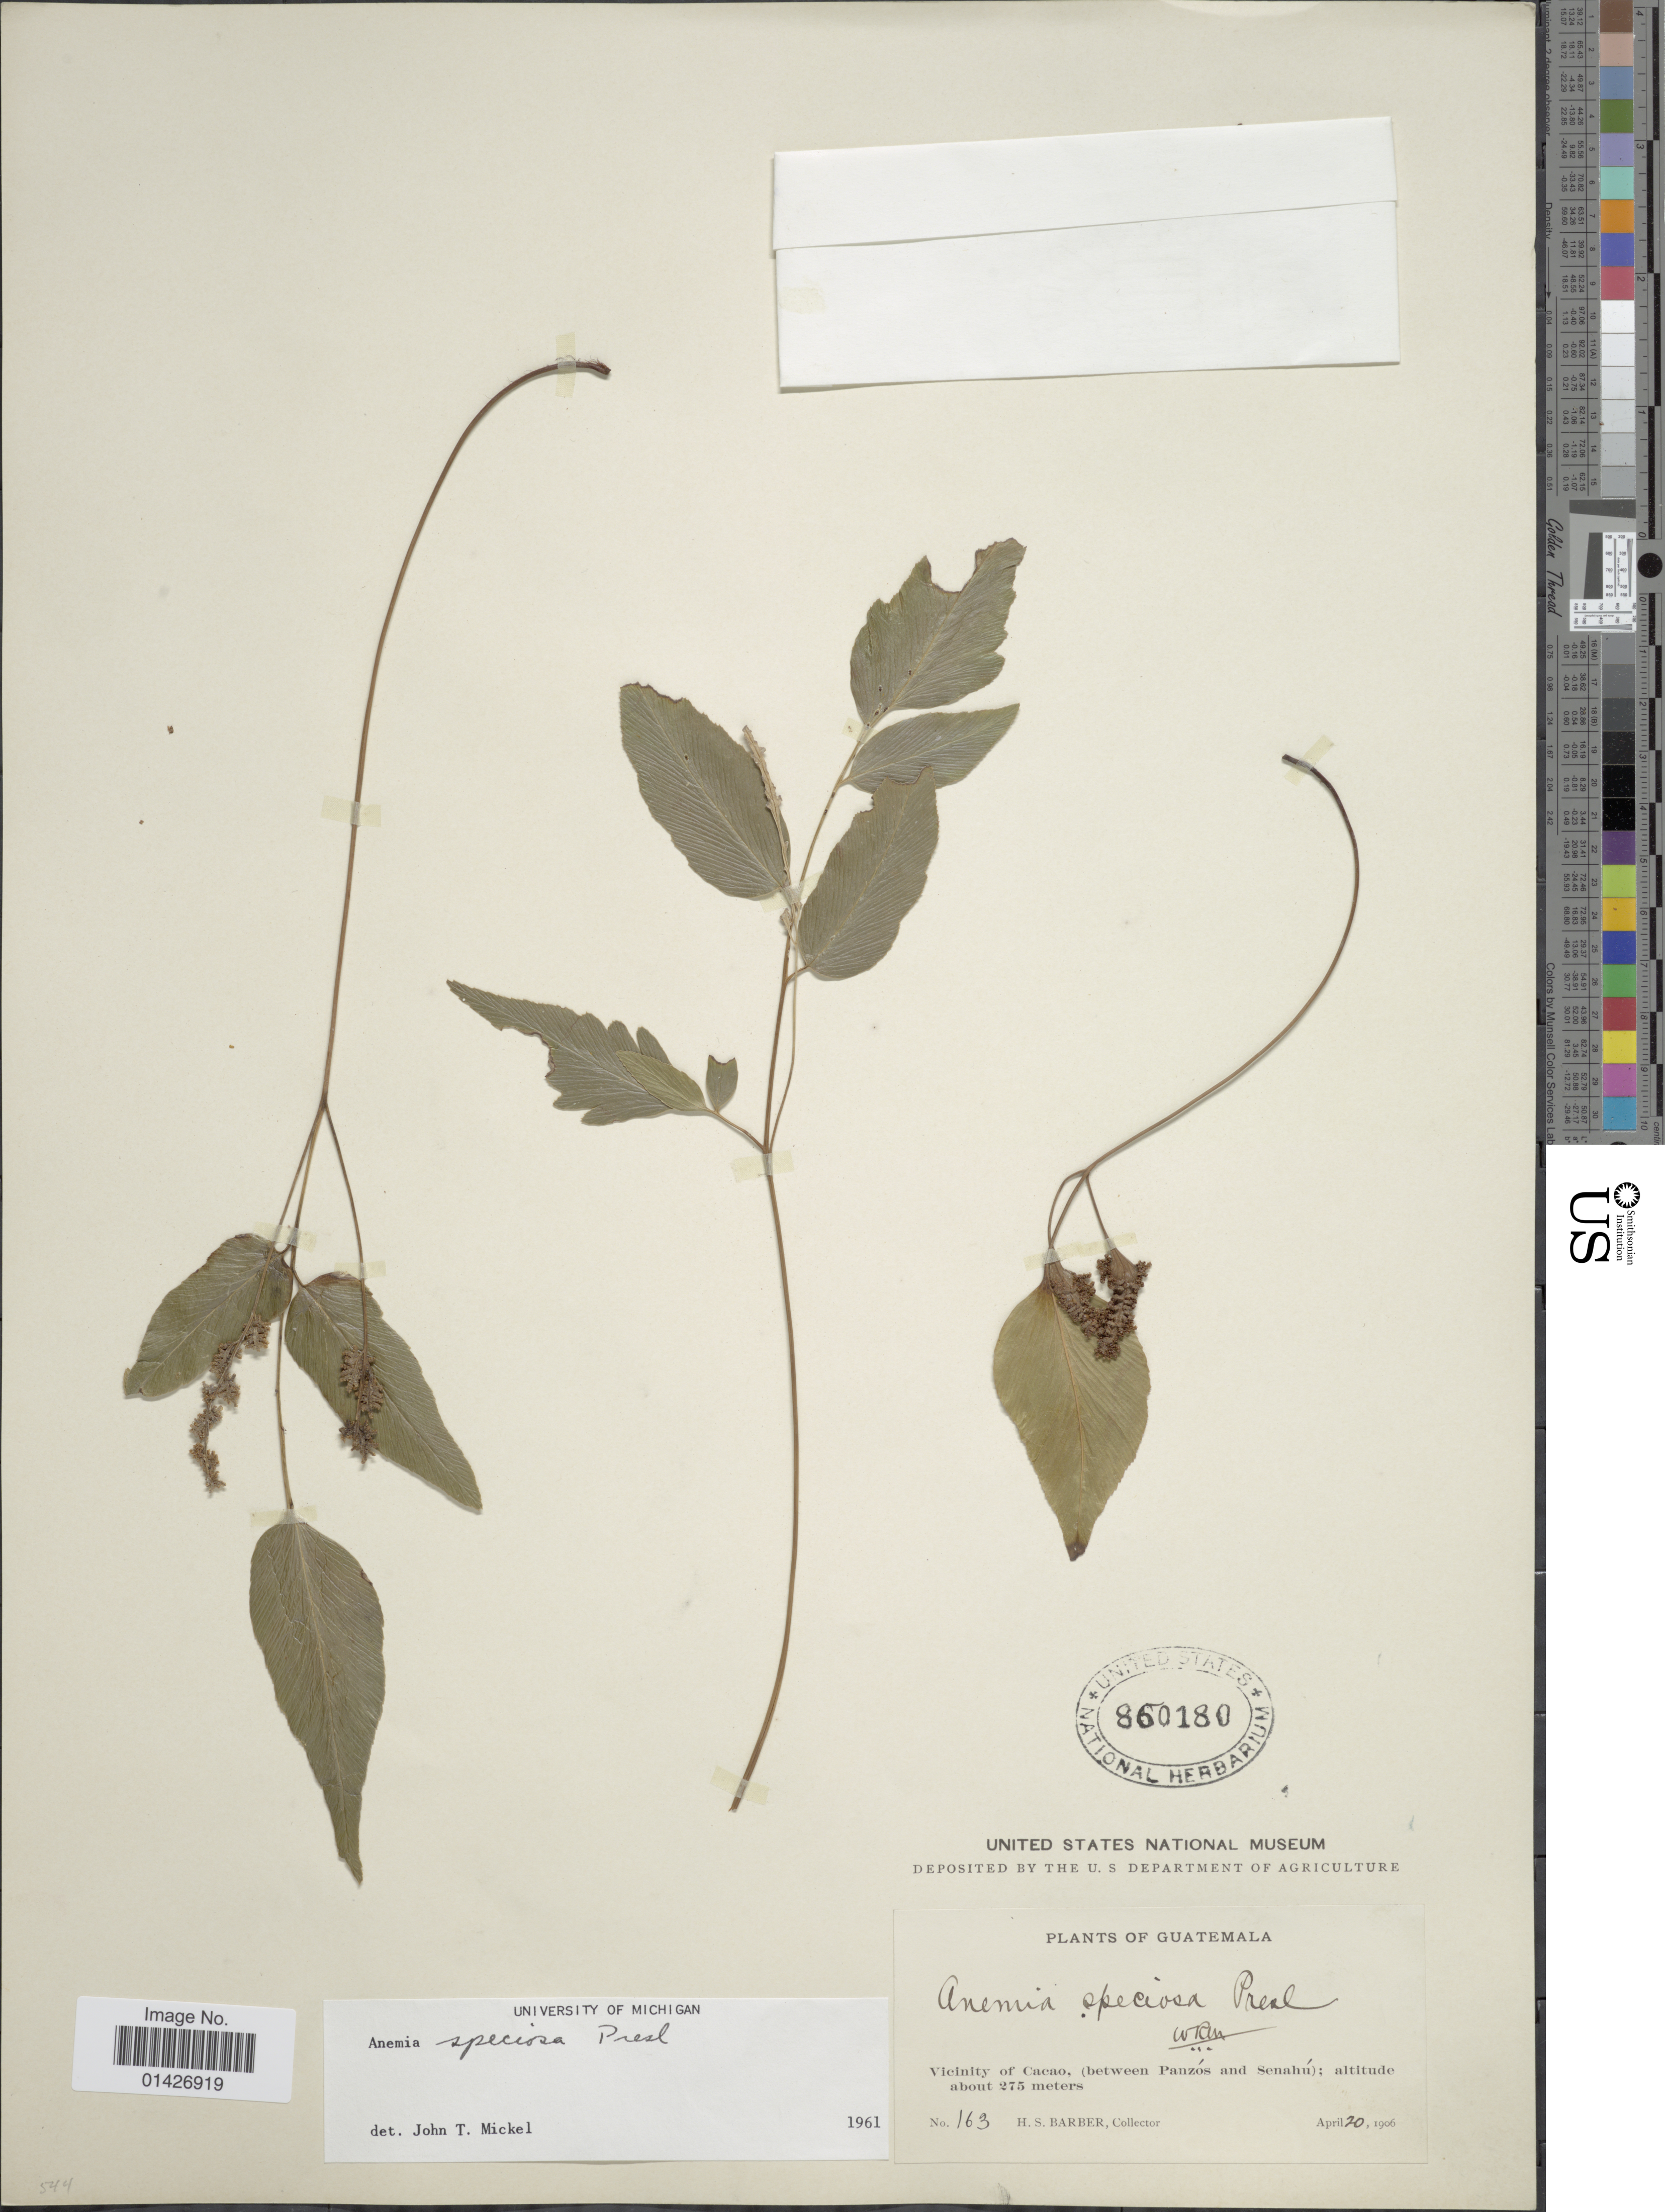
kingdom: Plantae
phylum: Tracheophyta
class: Polypodiopsida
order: Schizaeales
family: Anemiaceae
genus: Anemia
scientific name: Anemia speciosa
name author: C. Presl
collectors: H. Barber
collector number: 163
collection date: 1906-04-20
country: Guatemala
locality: Vicinity of Cacao, (between Panzós and Senahú)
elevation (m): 275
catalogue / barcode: US 860180